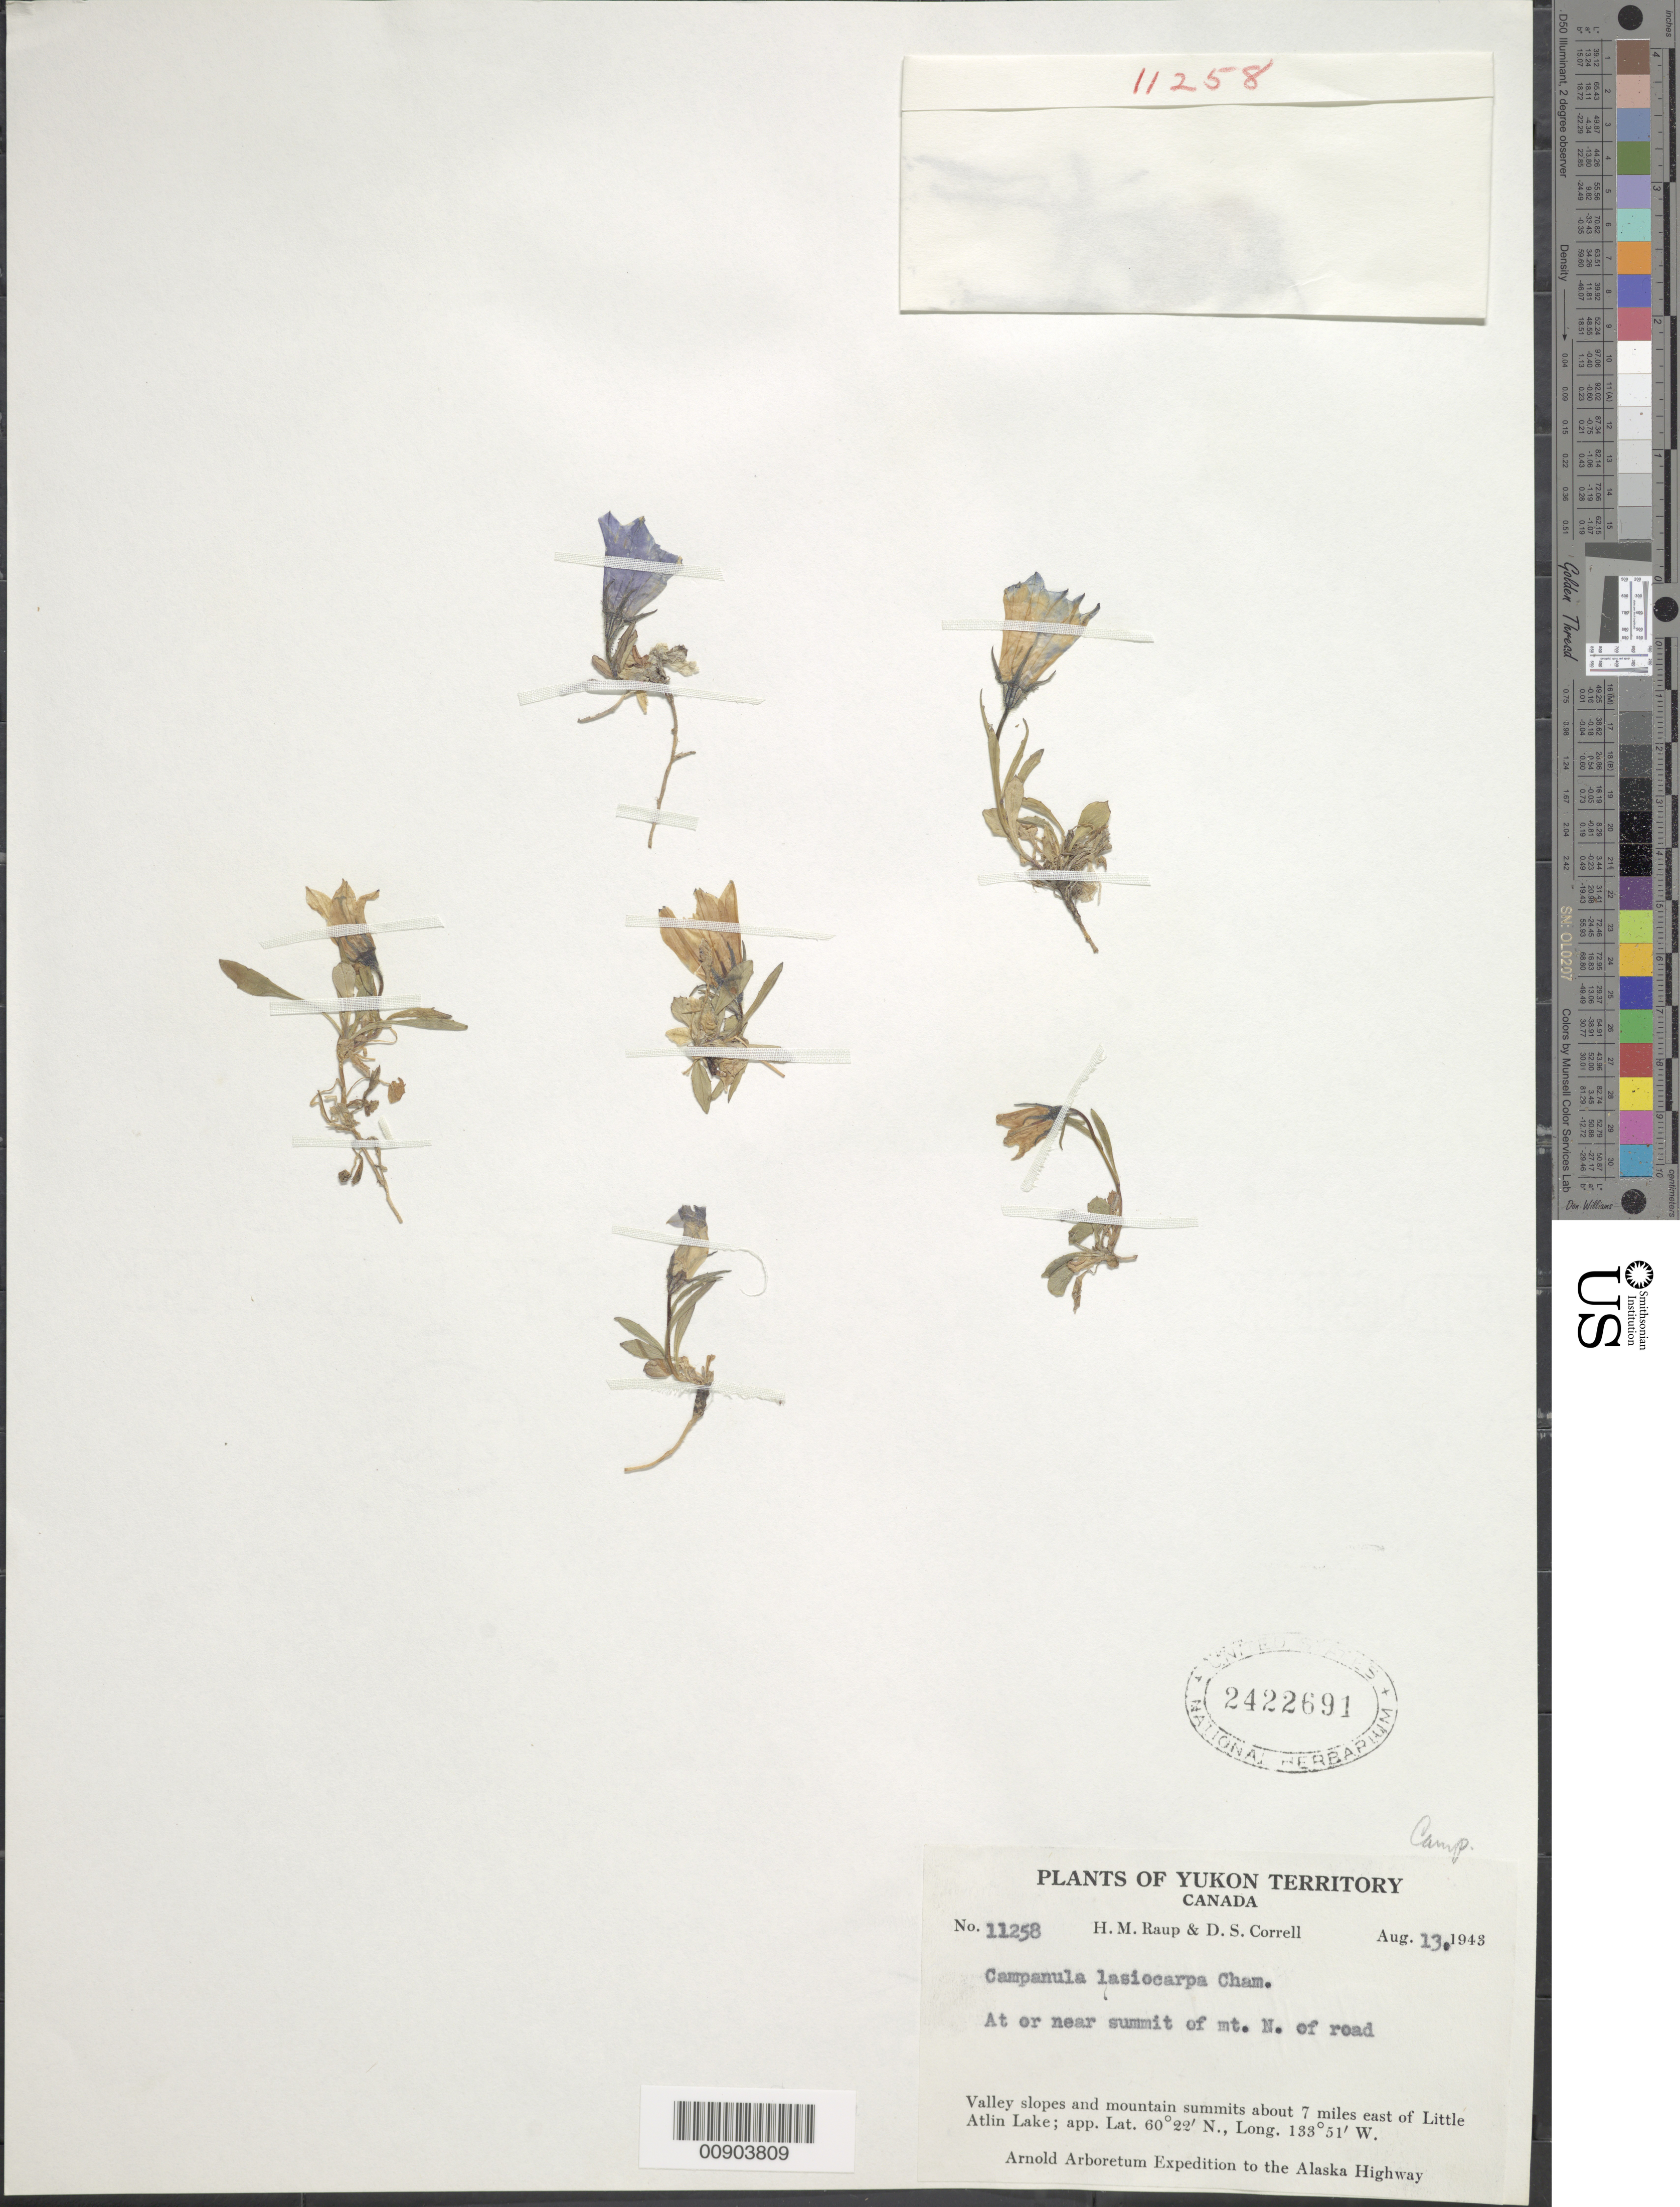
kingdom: Plantae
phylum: Tracheophyta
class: Magnoliopsida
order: Asterales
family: Campanulaceae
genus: Campanula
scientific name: Campanula lasiocarpa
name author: Cham.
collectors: H. Raup & D. S. Correll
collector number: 11258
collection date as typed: Aug. 13, 1943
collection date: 1943-08-13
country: Canada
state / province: Yukon Territory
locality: About seven miles east of Little Atlin Lake. Summit of mountain N. of road.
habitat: Valley slopes and mountain summits; at or near summit.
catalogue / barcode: US 2422691